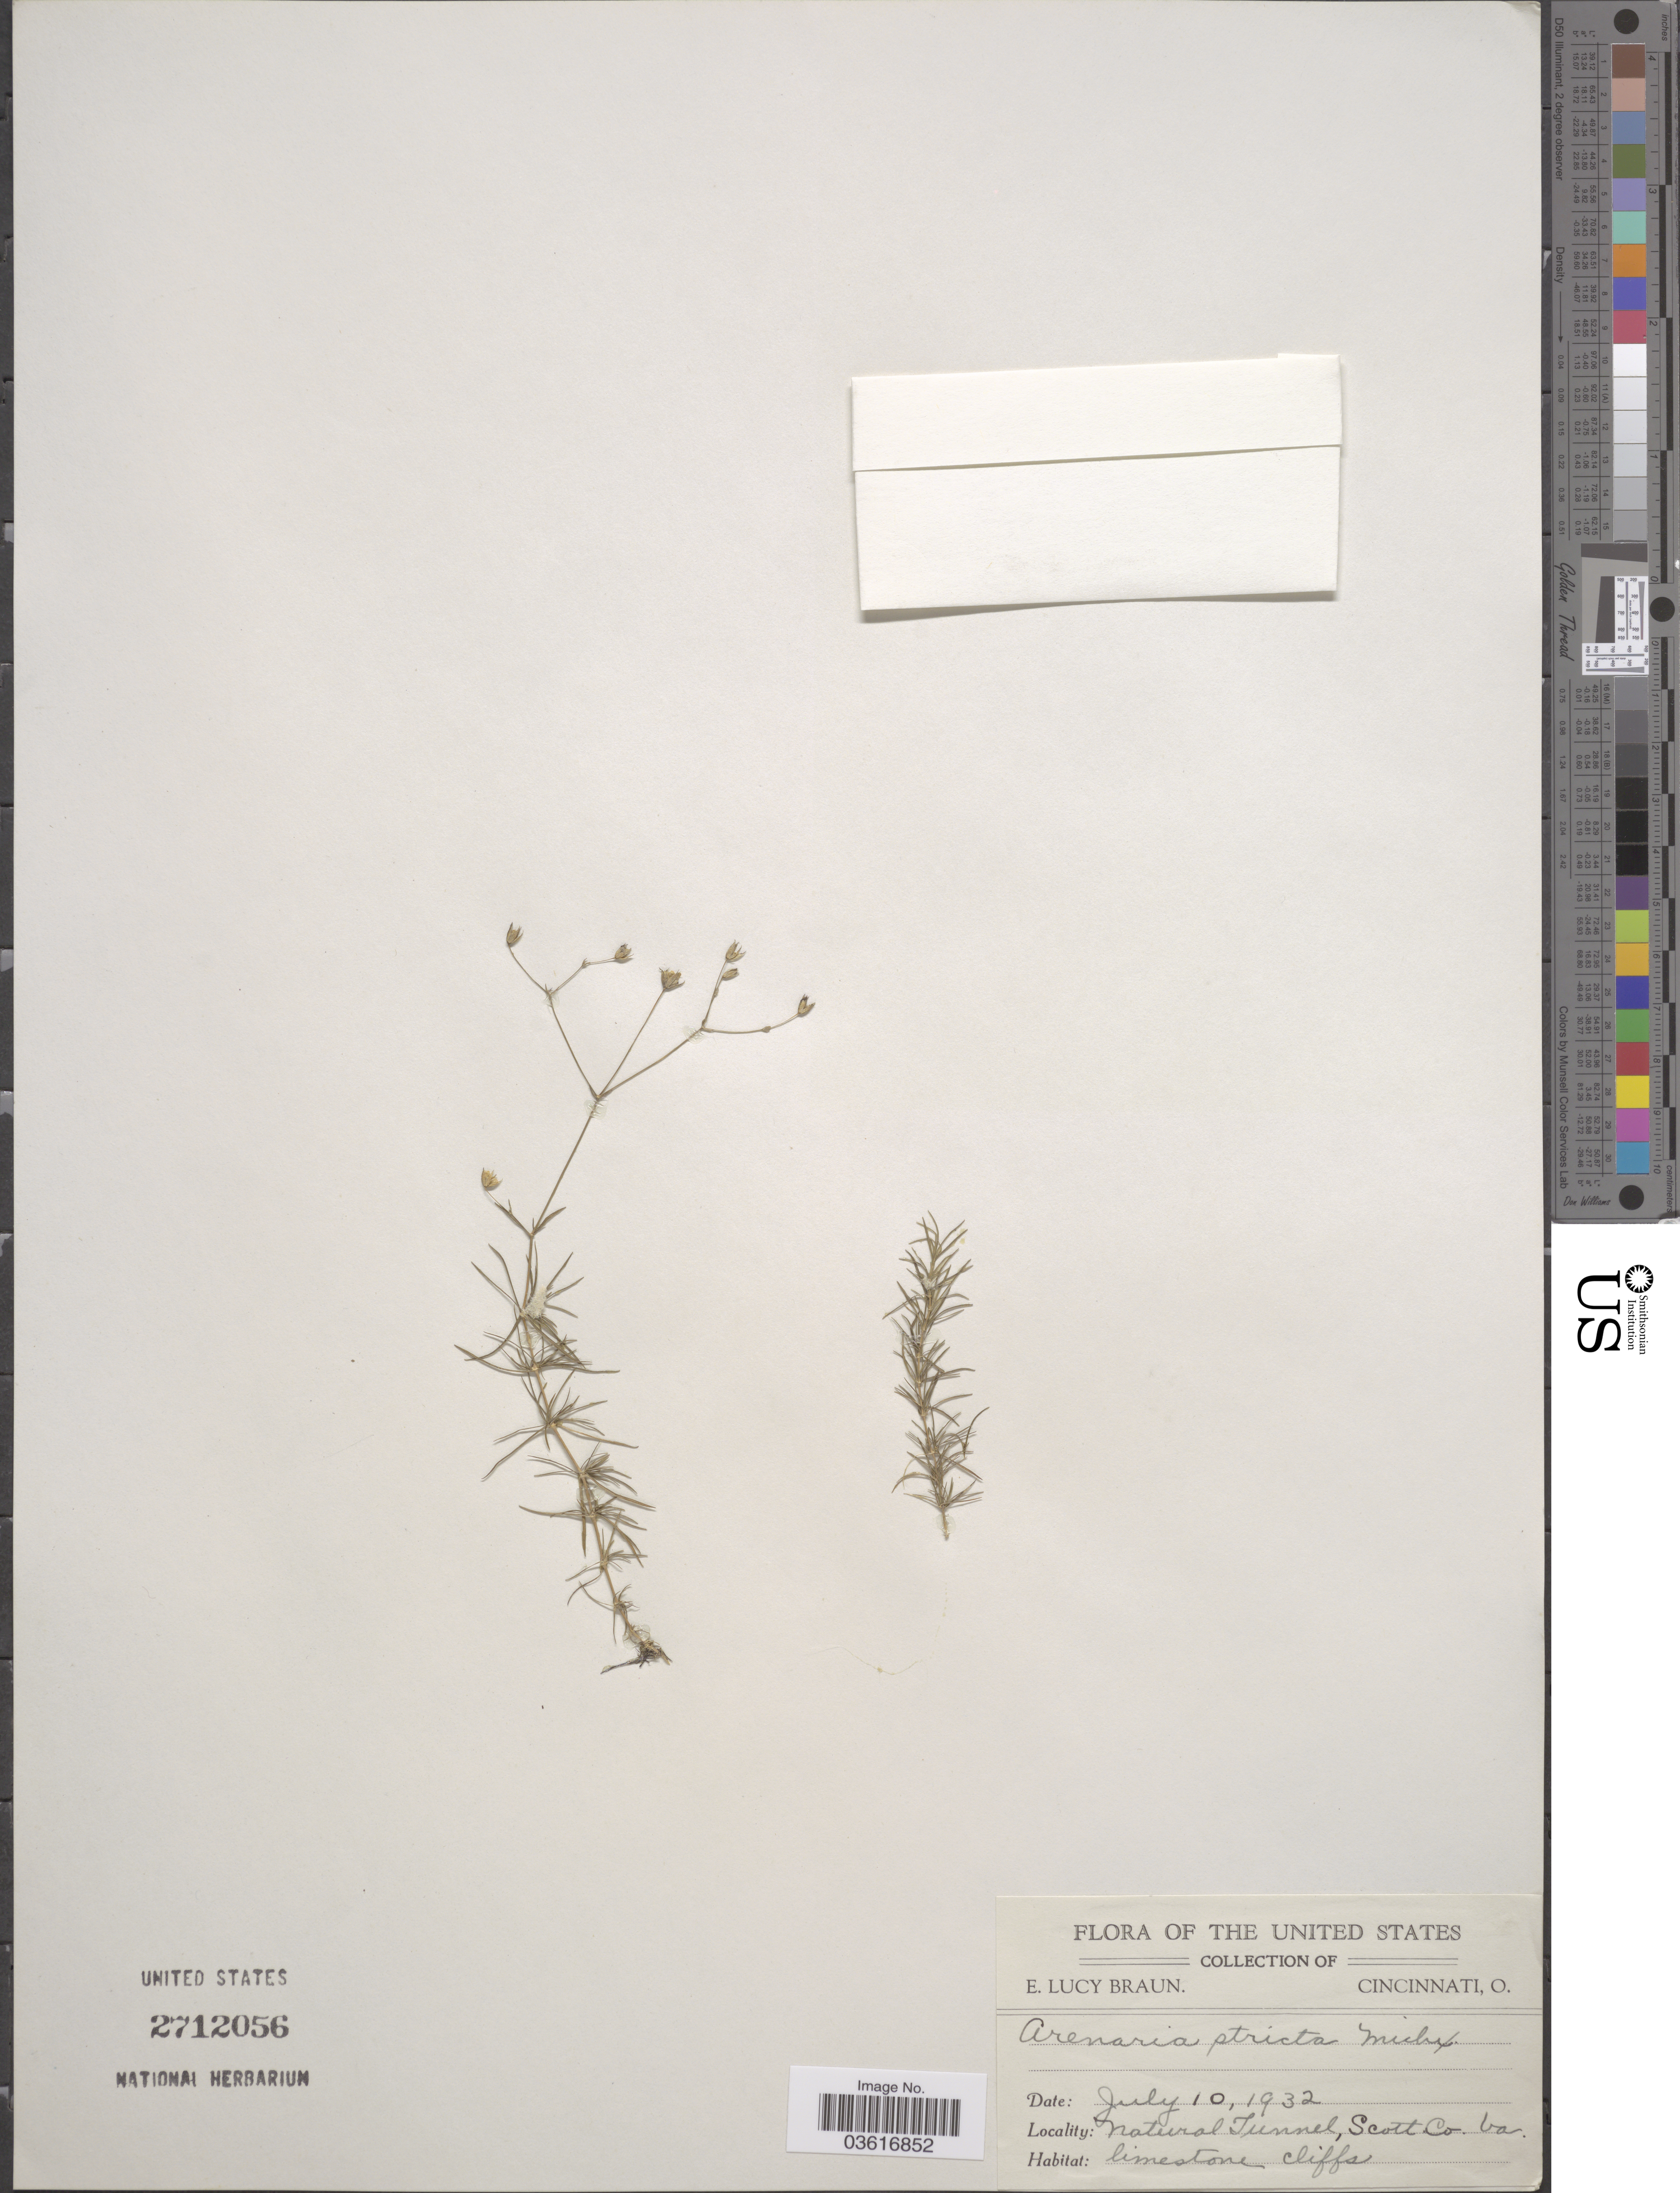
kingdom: Plantae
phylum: Tracheophyta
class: Magnoliopsida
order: Caryophyllales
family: Caryophyllaceae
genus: Minuartia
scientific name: Minuartia stricta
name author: (Sw.) Hiern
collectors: E. L. Braun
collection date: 1932-07-10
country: United States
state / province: Virginia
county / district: Scott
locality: Natural Tunnel.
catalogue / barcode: US 2712056